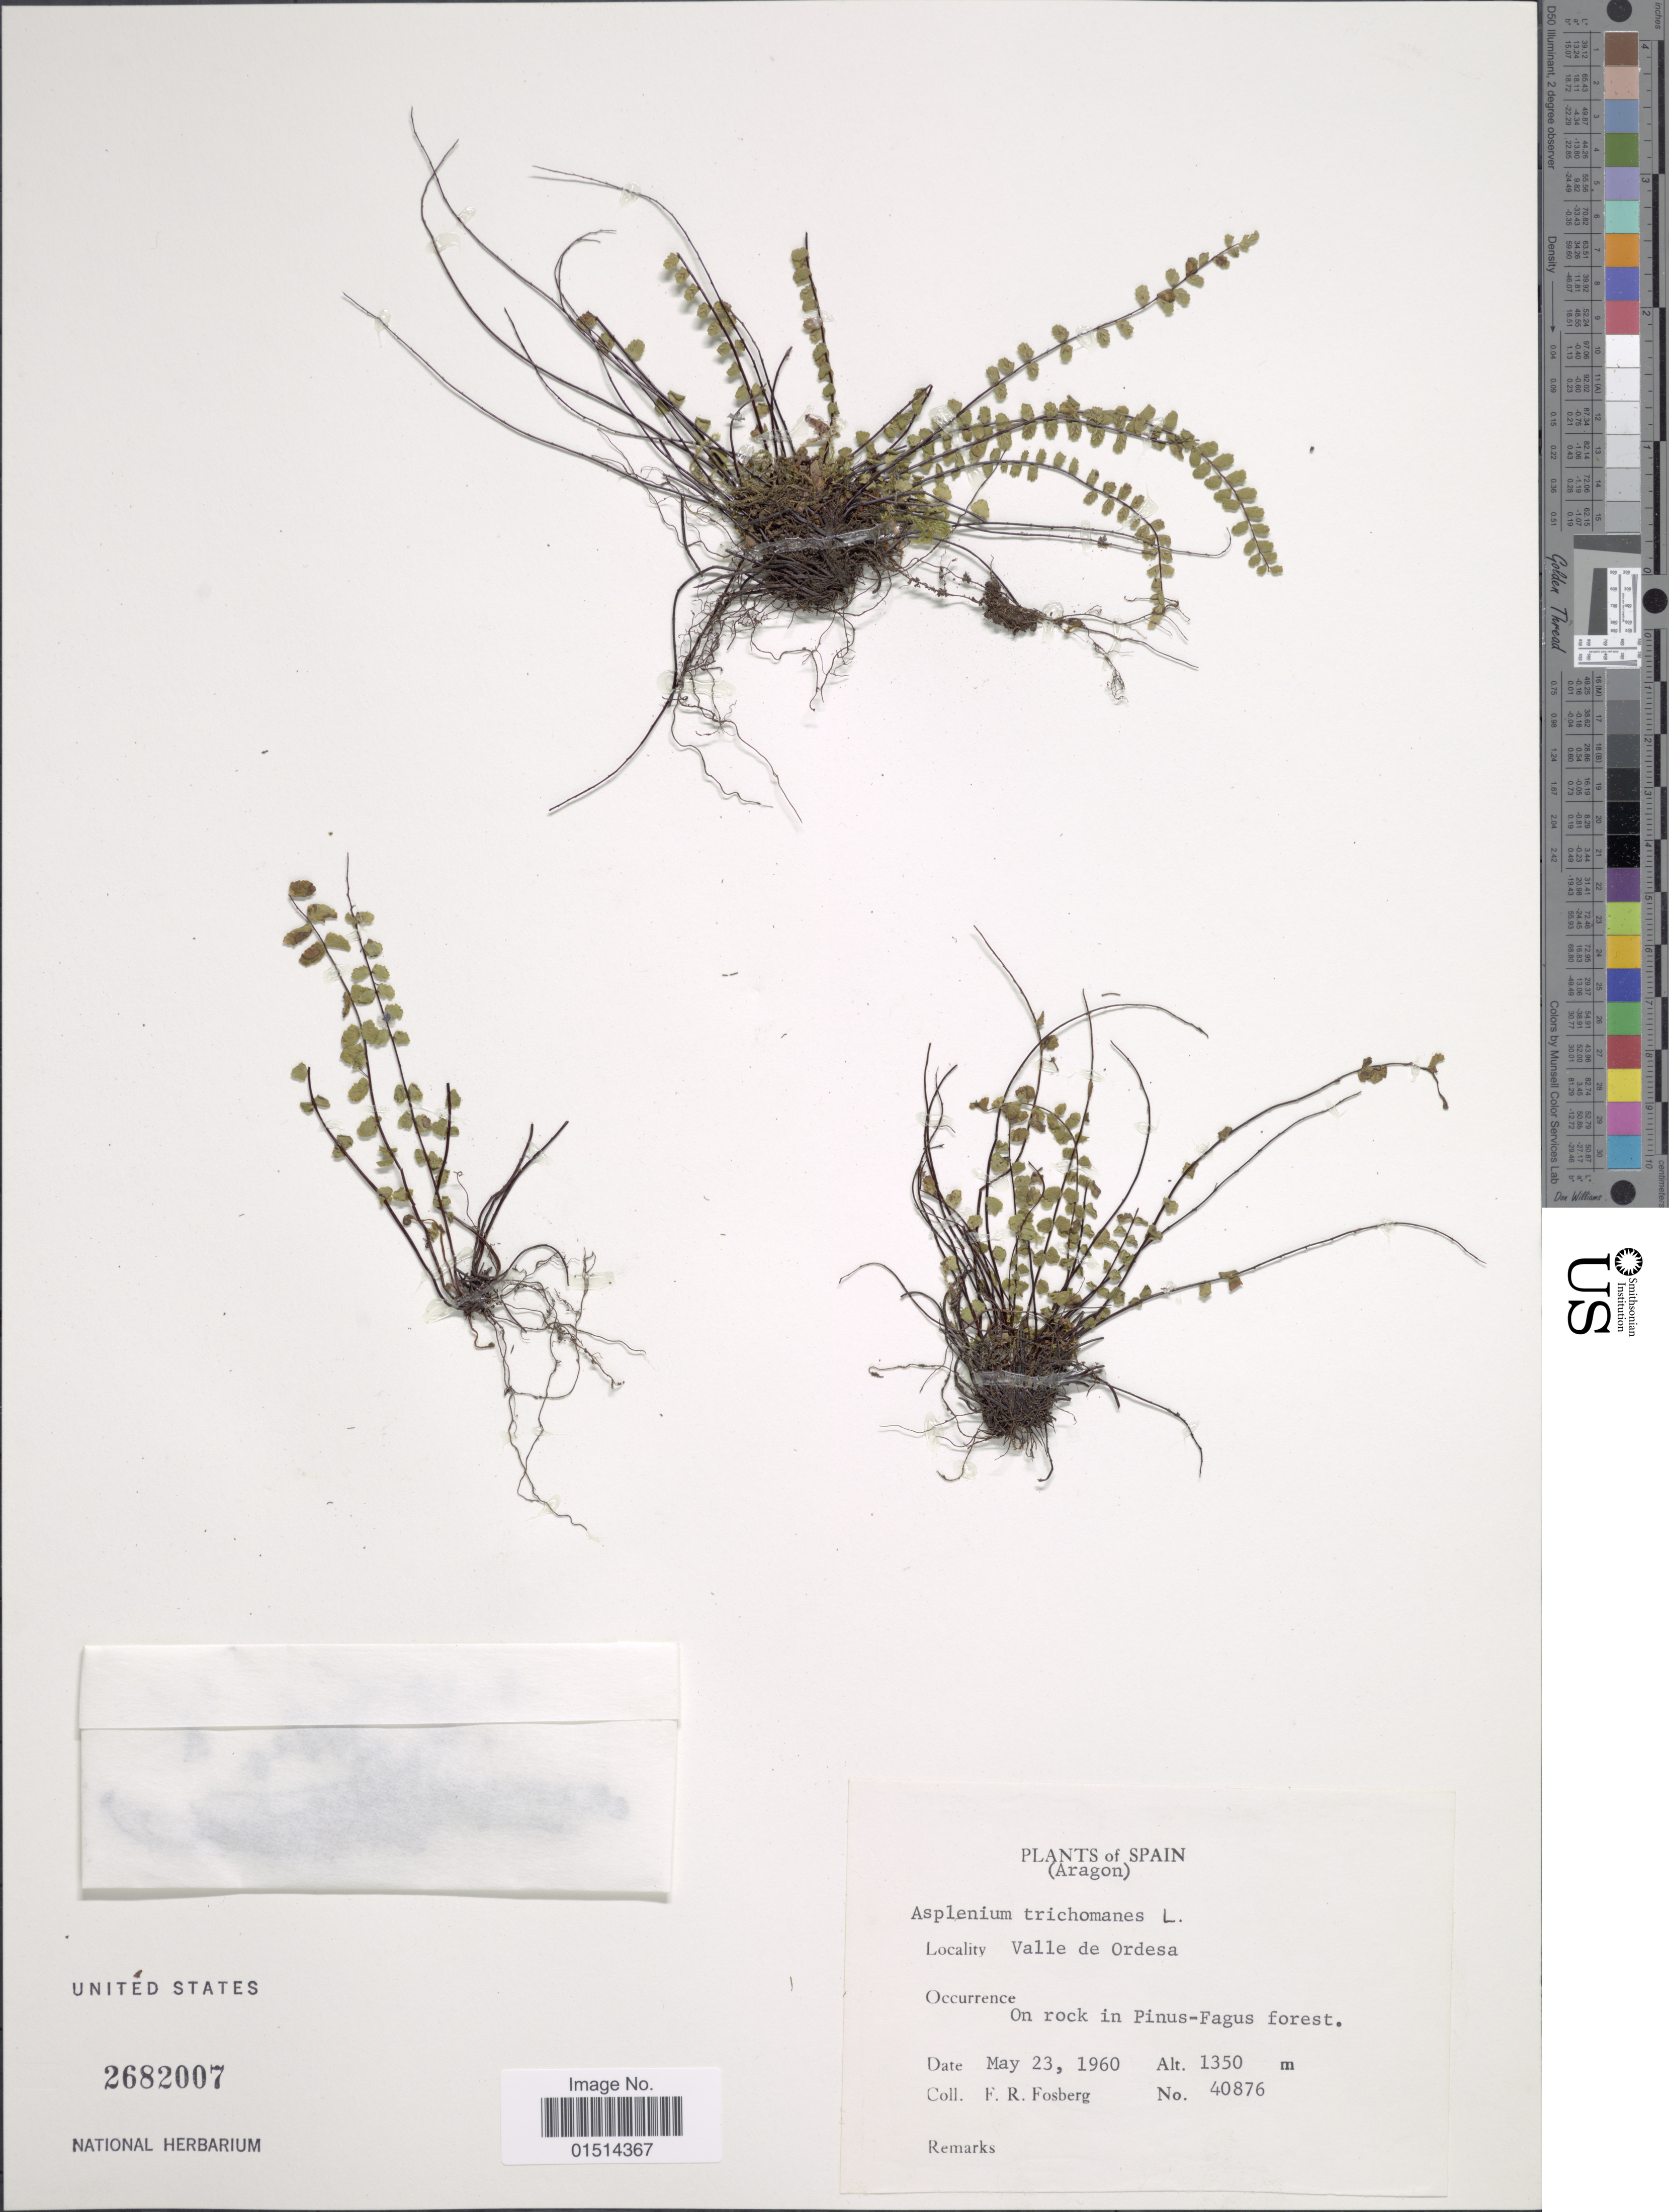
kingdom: Plantae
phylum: Tracheophyta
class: Polypodiopsida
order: Polypodiales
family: Aspleniaceae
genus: Asplenium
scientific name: Asplenium trichomanes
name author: L.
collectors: F. R. Fosberg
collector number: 40876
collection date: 1960-05-23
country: Spain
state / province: Aragón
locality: Spain, (Aragon), Valle de Ordesa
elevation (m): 1350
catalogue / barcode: US 2682007